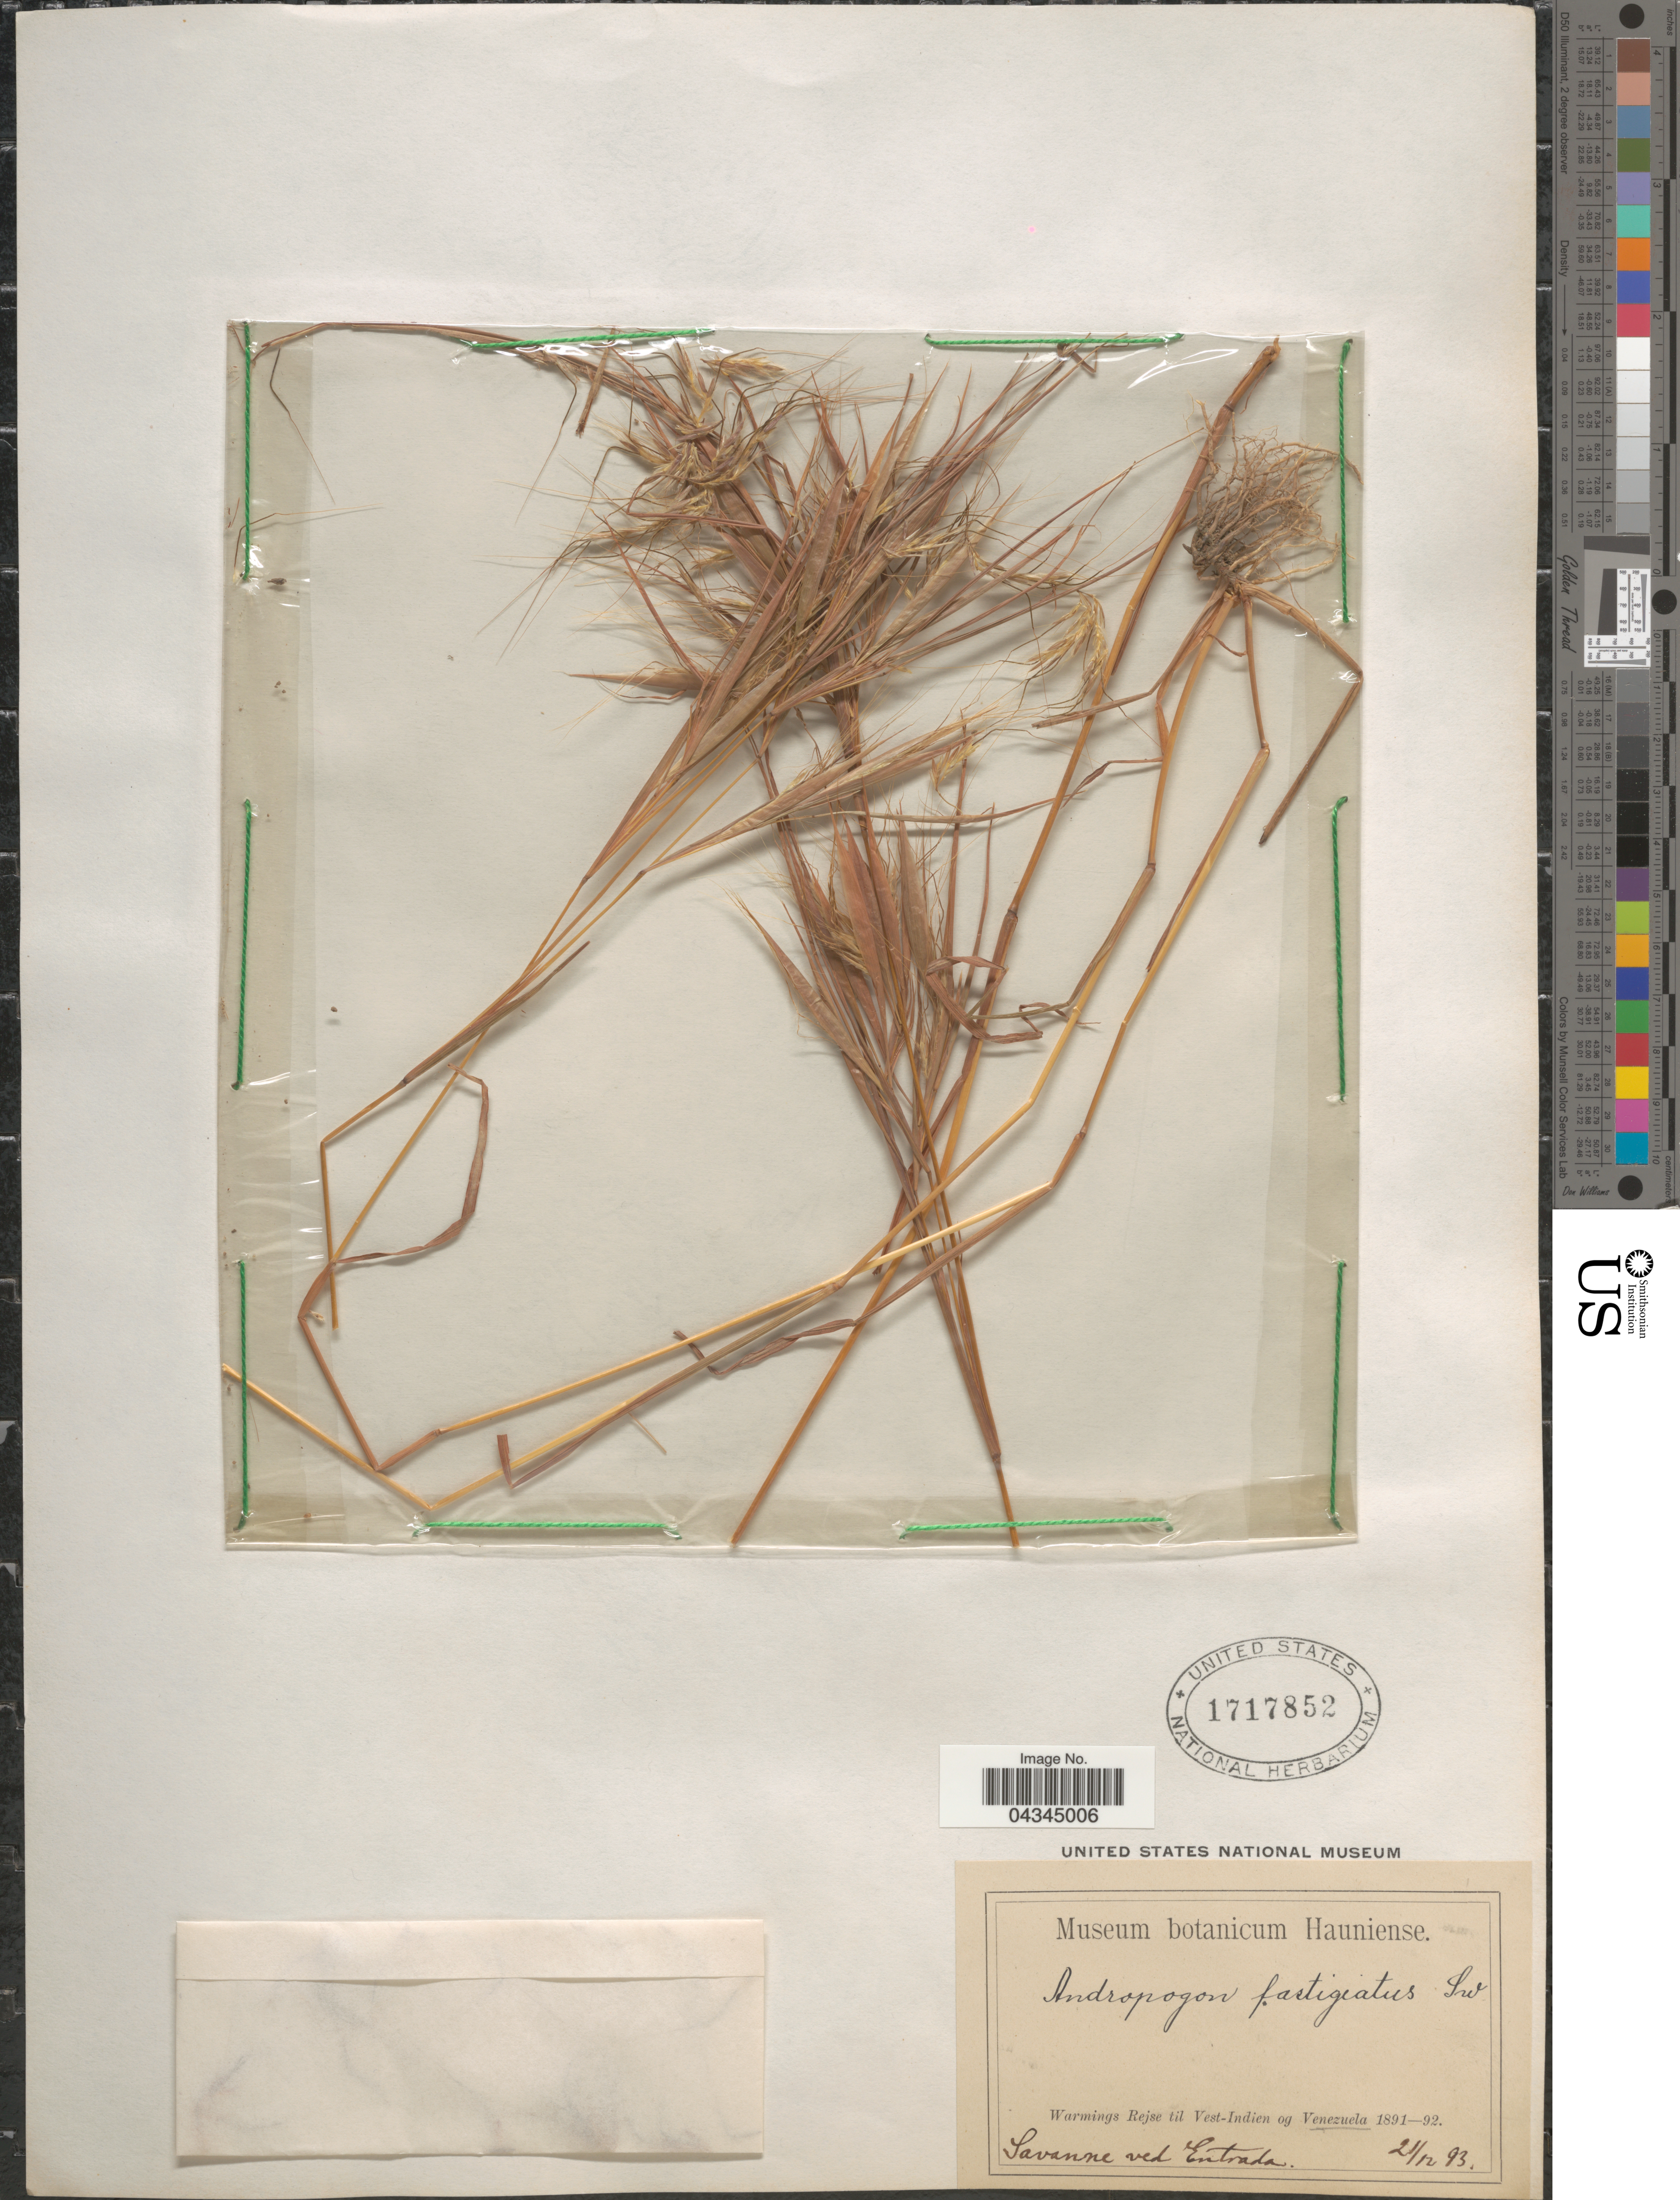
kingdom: Plantae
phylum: Tracheophyta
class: Liliopsida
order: Poales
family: Poaceae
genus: Andropogon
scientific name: Andropogon angustatus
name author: (J. Presl) Steud.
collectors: -. Warmings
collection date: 1893-12-21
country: Venezuela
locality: Rejes til Vest-Indien og Venezuela 1891-92.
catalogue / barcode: US 1717852